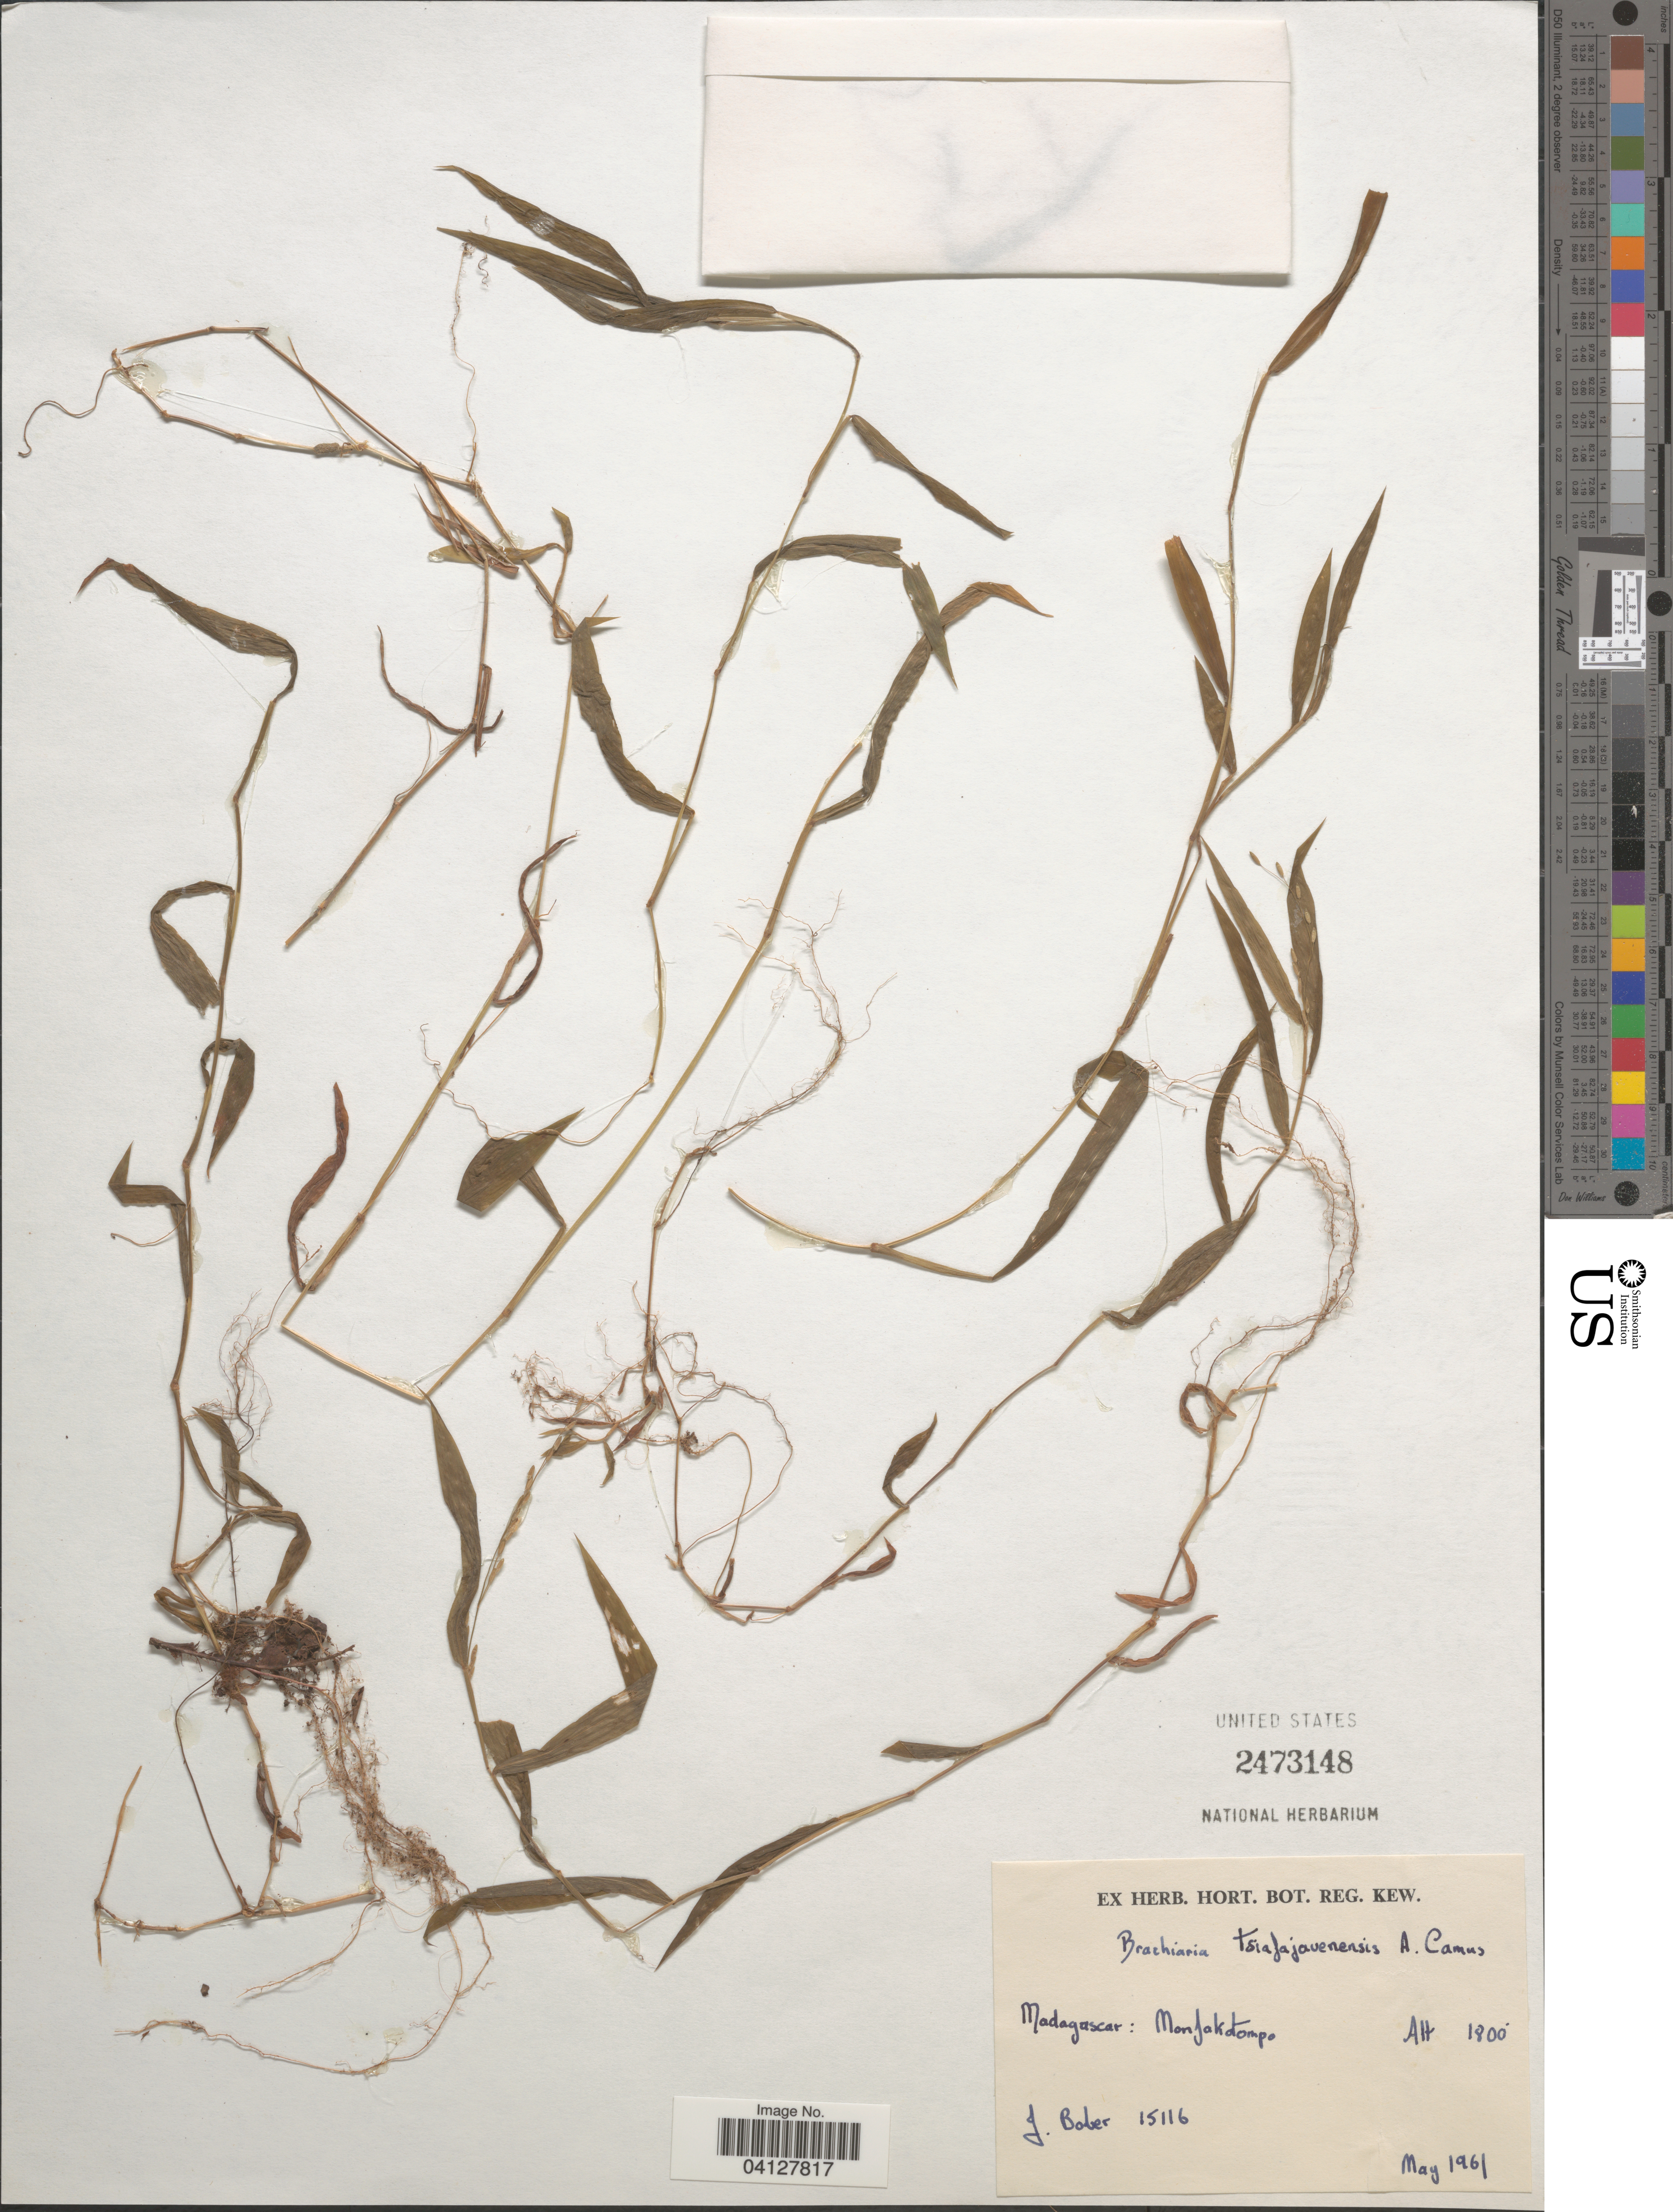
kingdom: Plantae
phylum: Tracheophyta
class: Liliopsida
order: Poales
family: Poaceae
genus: Brachiaria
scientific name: Brachiaria tsiafajavonensis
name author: A. Camus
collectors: J. Bober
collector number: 15116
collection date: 1961-05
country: Madagascar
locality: Manjakatompo.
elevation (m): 549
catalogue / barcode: US 2473148